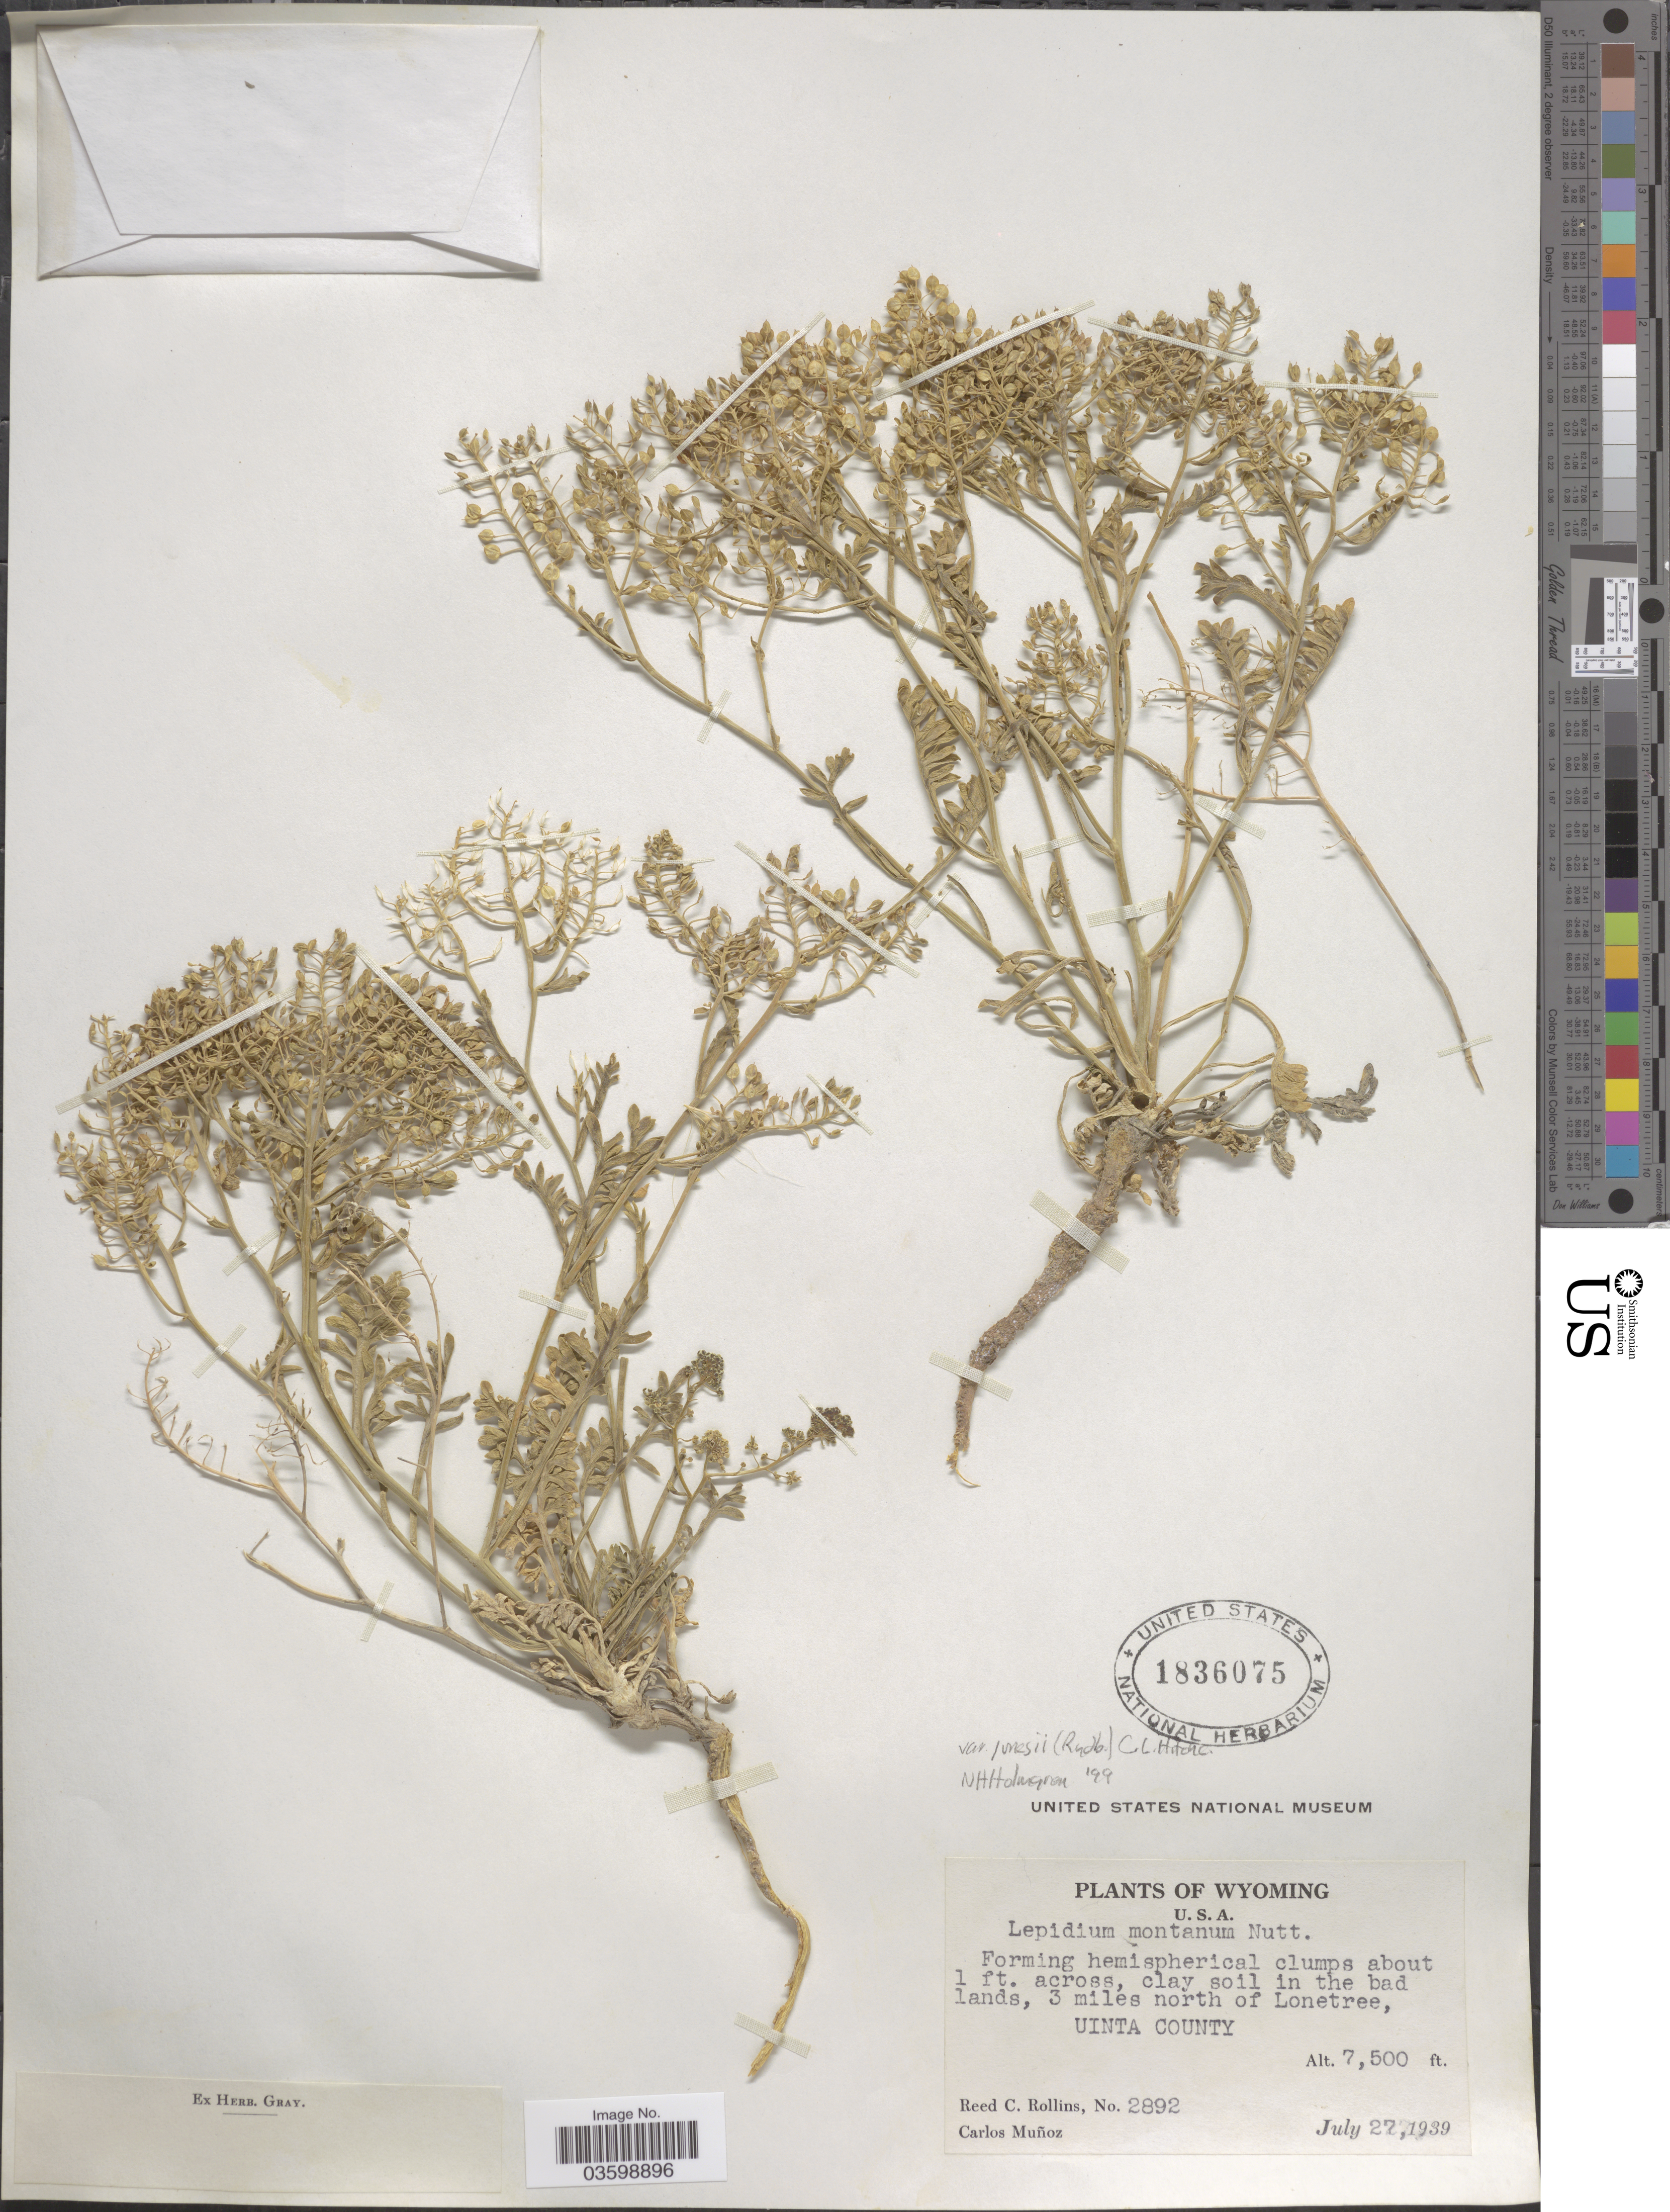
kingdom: Plantae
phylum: Tracheophyta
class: Magnoliopsida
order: Brassicales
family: Brassicaceae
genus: Lepidium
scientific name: Lepidium montanum var. jonesii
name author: (Rydb.) C.L. Hitchc.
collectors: R. C. Rollins & C. Muñoz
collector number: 2892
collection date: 1939-07-27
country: United States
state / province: Wyoming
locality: Clay soil in the bad lands, 3 miles north of Lonetree, Uinta County.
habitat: clay soil in the bad lands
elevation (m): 2286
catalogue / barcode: US 1836075